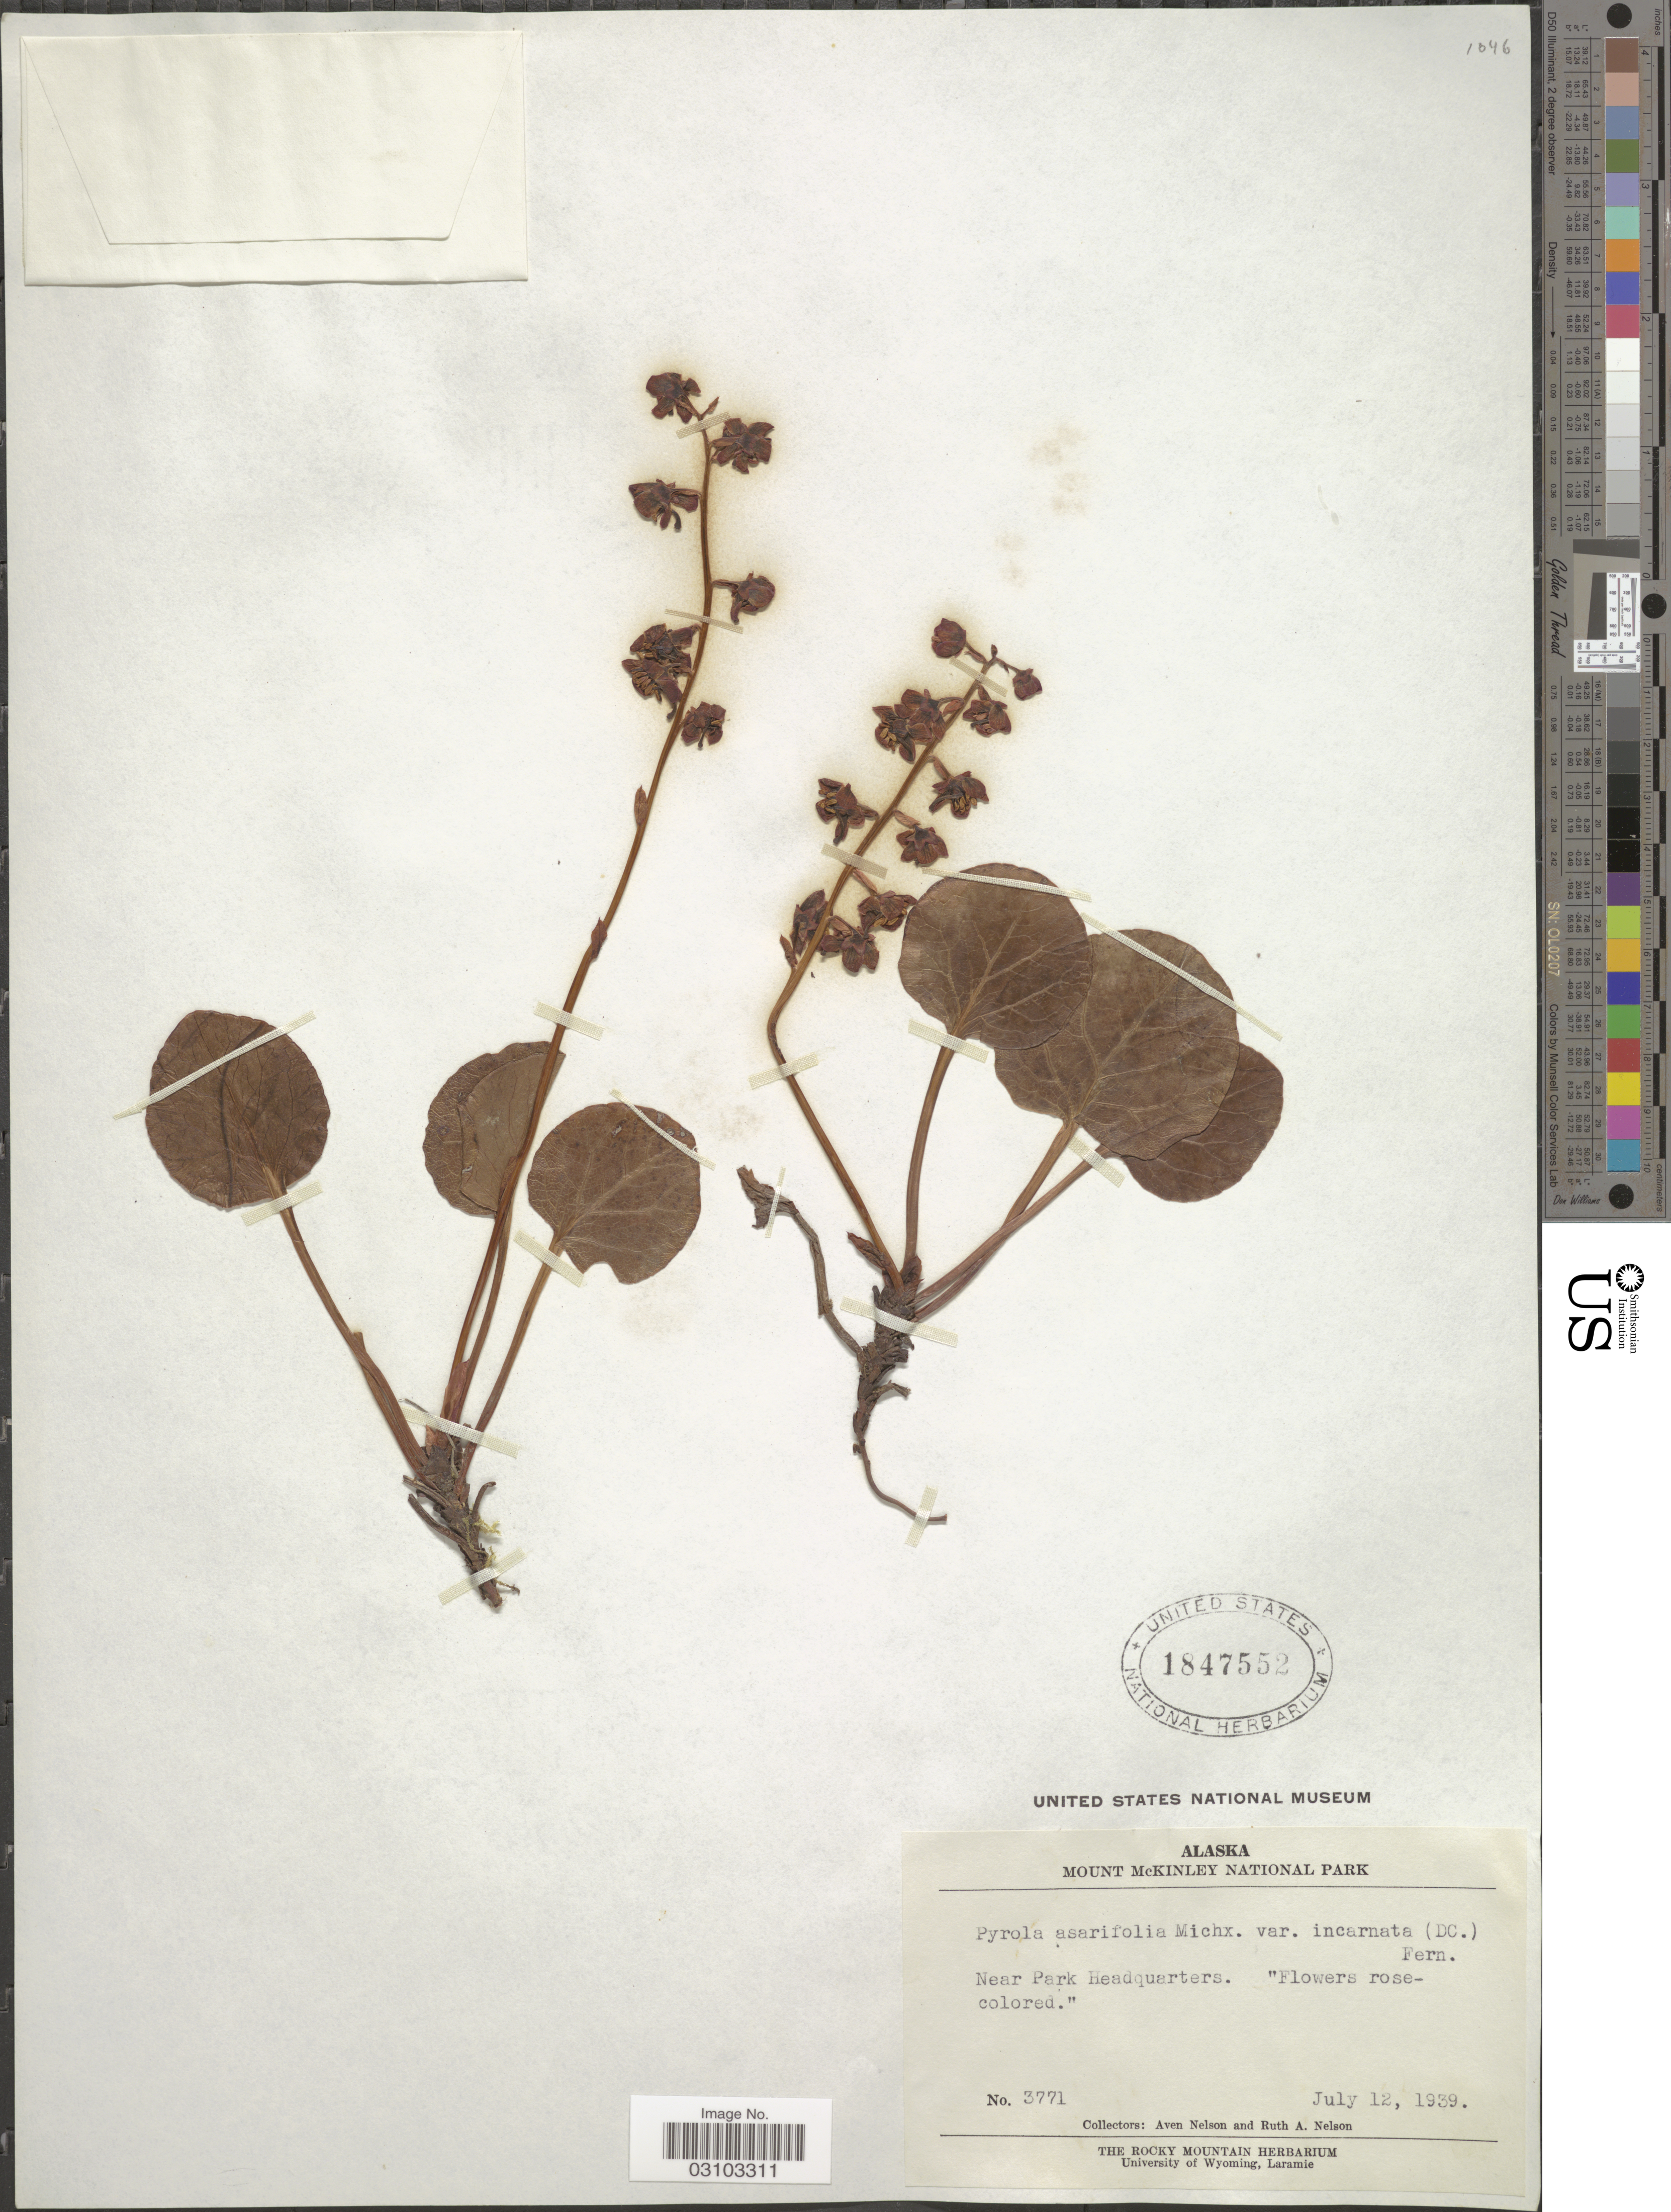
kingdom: Plantae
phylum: Tracheophyta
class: Magnoliopsida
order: Ericales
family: Ericaceae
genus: Pyrola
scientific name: Pyrola asarifolia subsp. incarnata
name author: (DC.) Haber & Hideki Takah.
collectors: A. Nelson & R. A. Nelson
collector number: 3771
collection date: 1939-07-12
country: United States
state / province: Alaska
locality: Mount McKinley National Park, Near Park Headquarters.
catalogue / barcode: US 1847552